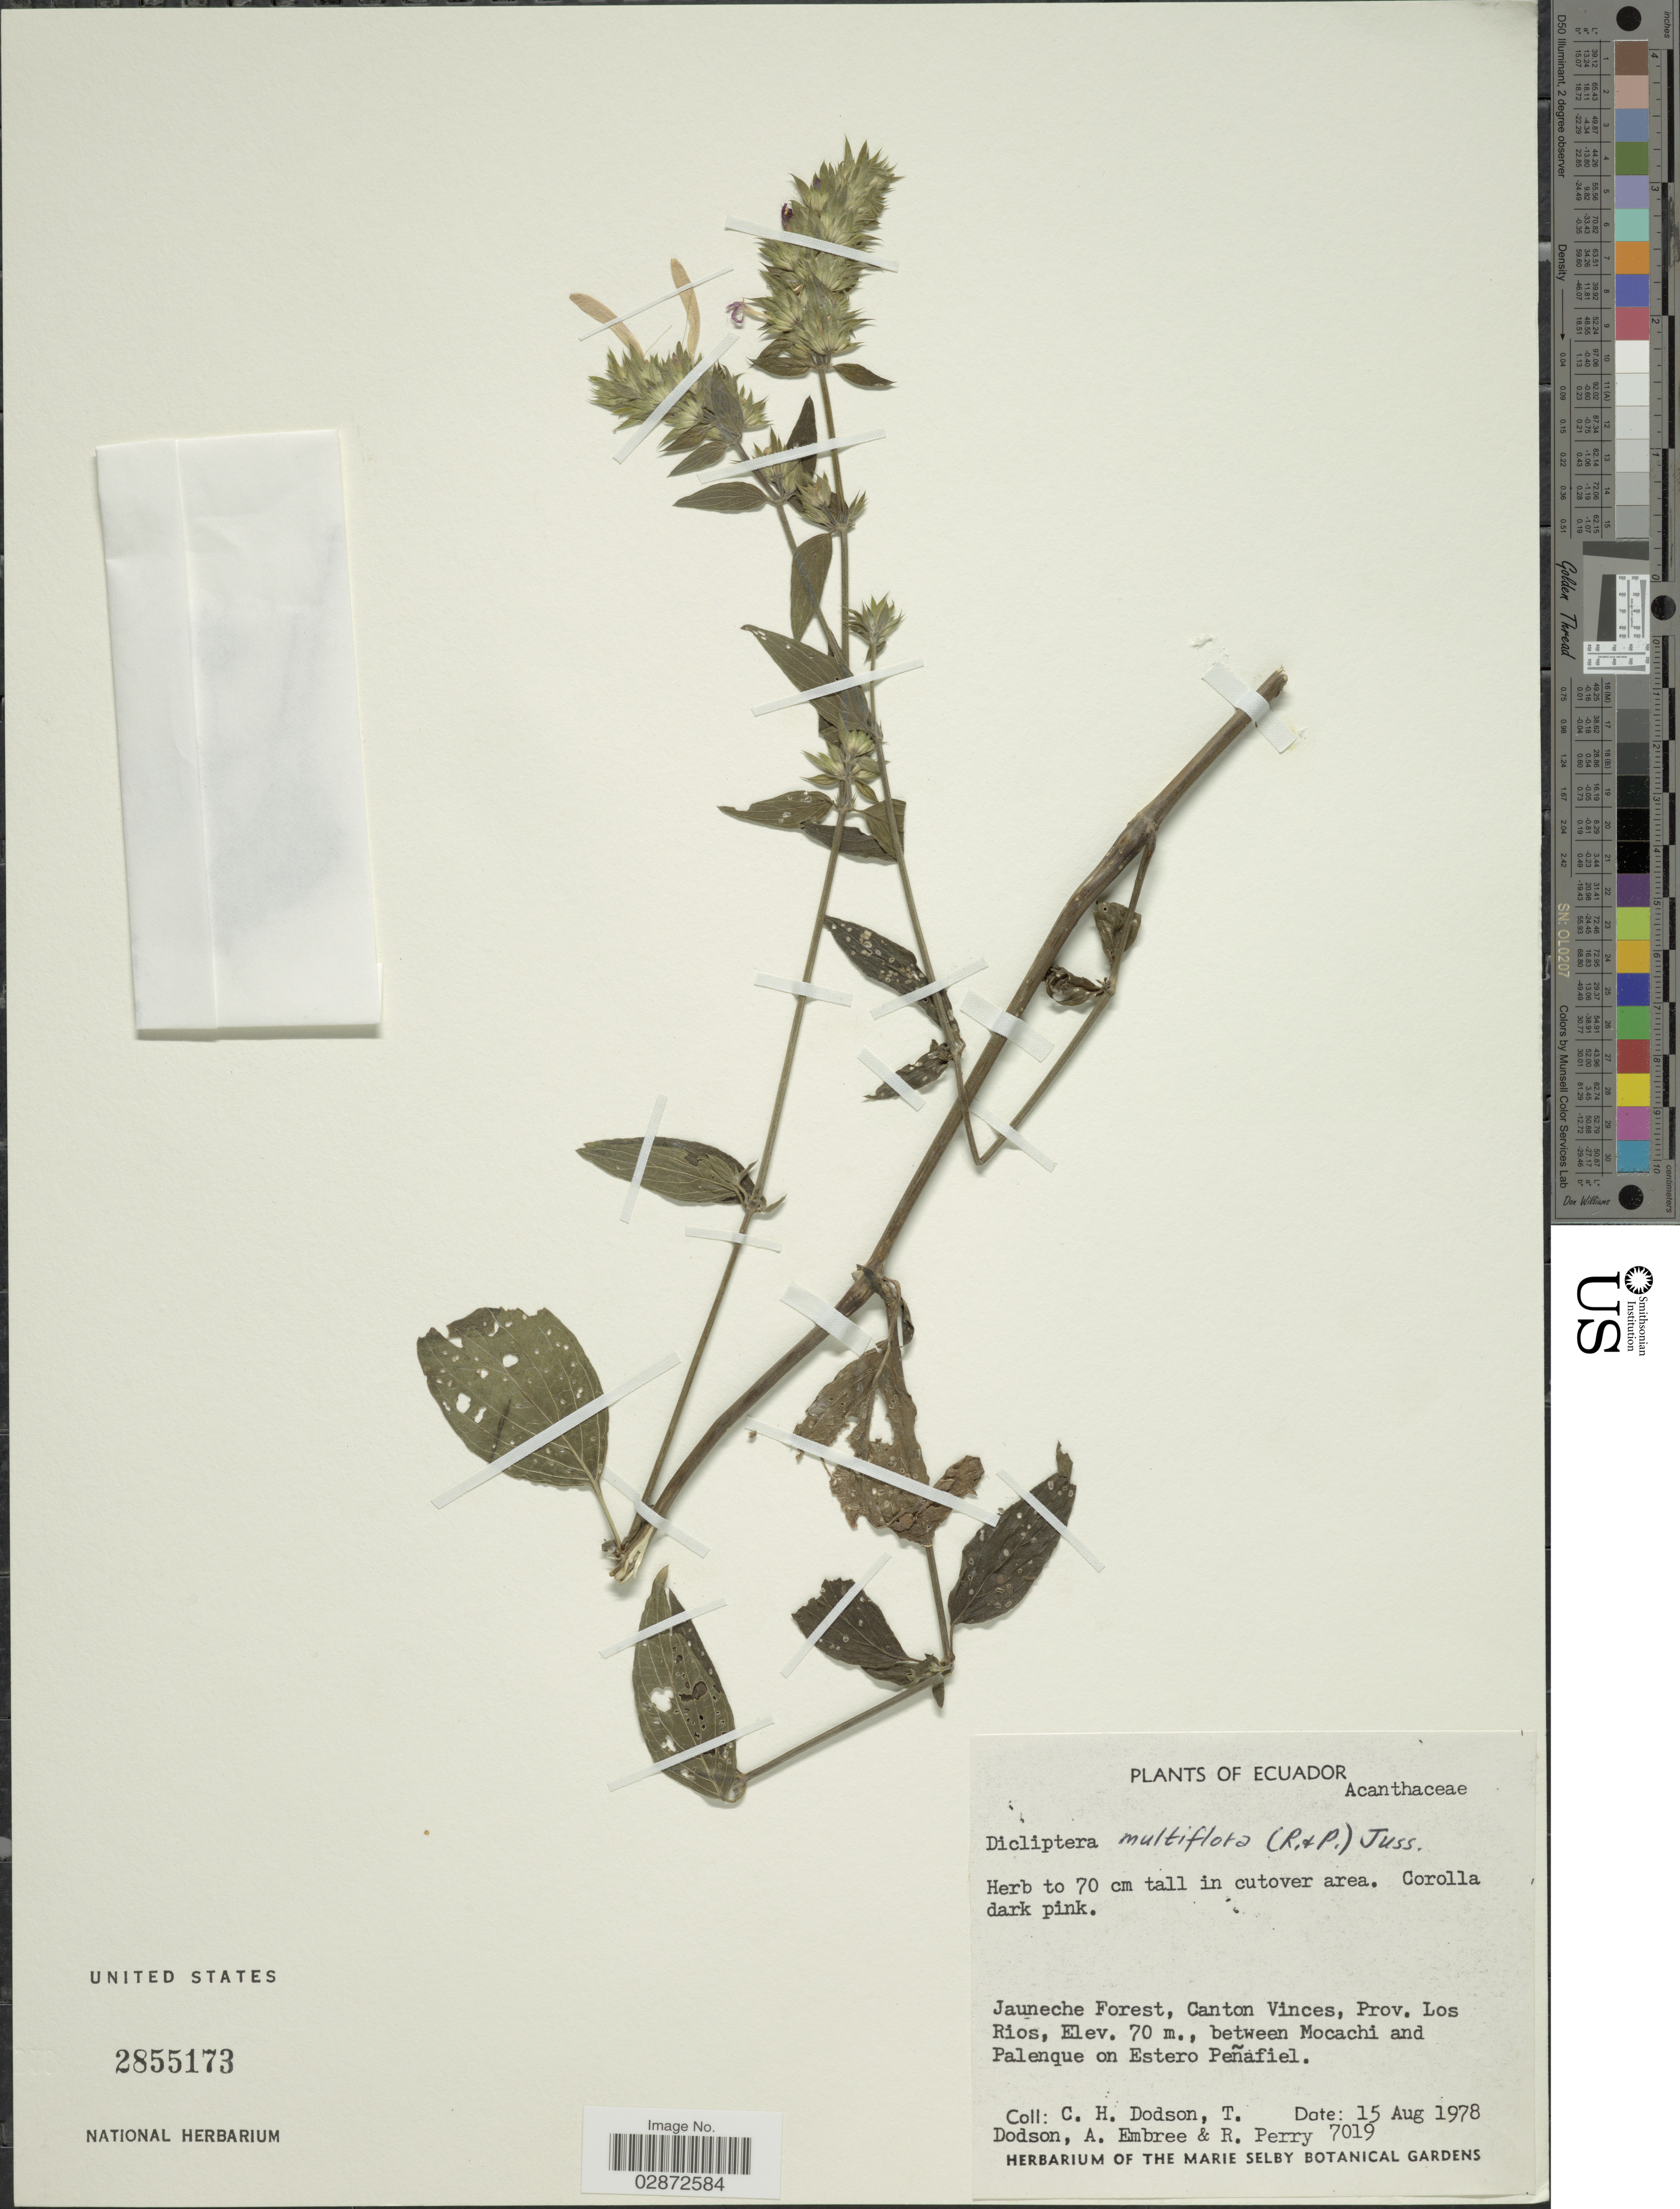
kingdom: Plantae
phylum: Tracheophyta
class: Magnoliopsida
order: Lamiales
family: Acanthaceae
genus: Dicliptera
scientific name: Dicliptera unguiculata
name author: Nees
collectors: C. H. Dodson, T. Dodson, A. Embree & R. Perry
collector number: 7019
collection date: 1978-08-15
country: Ecuador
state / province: Los Ríos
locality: Jauneche Forest, Canton Vinces, Prov. Los Rios. Between Mocachi and Palenque on Estero Peñafiel.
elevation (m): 70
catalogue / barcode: US 2855173